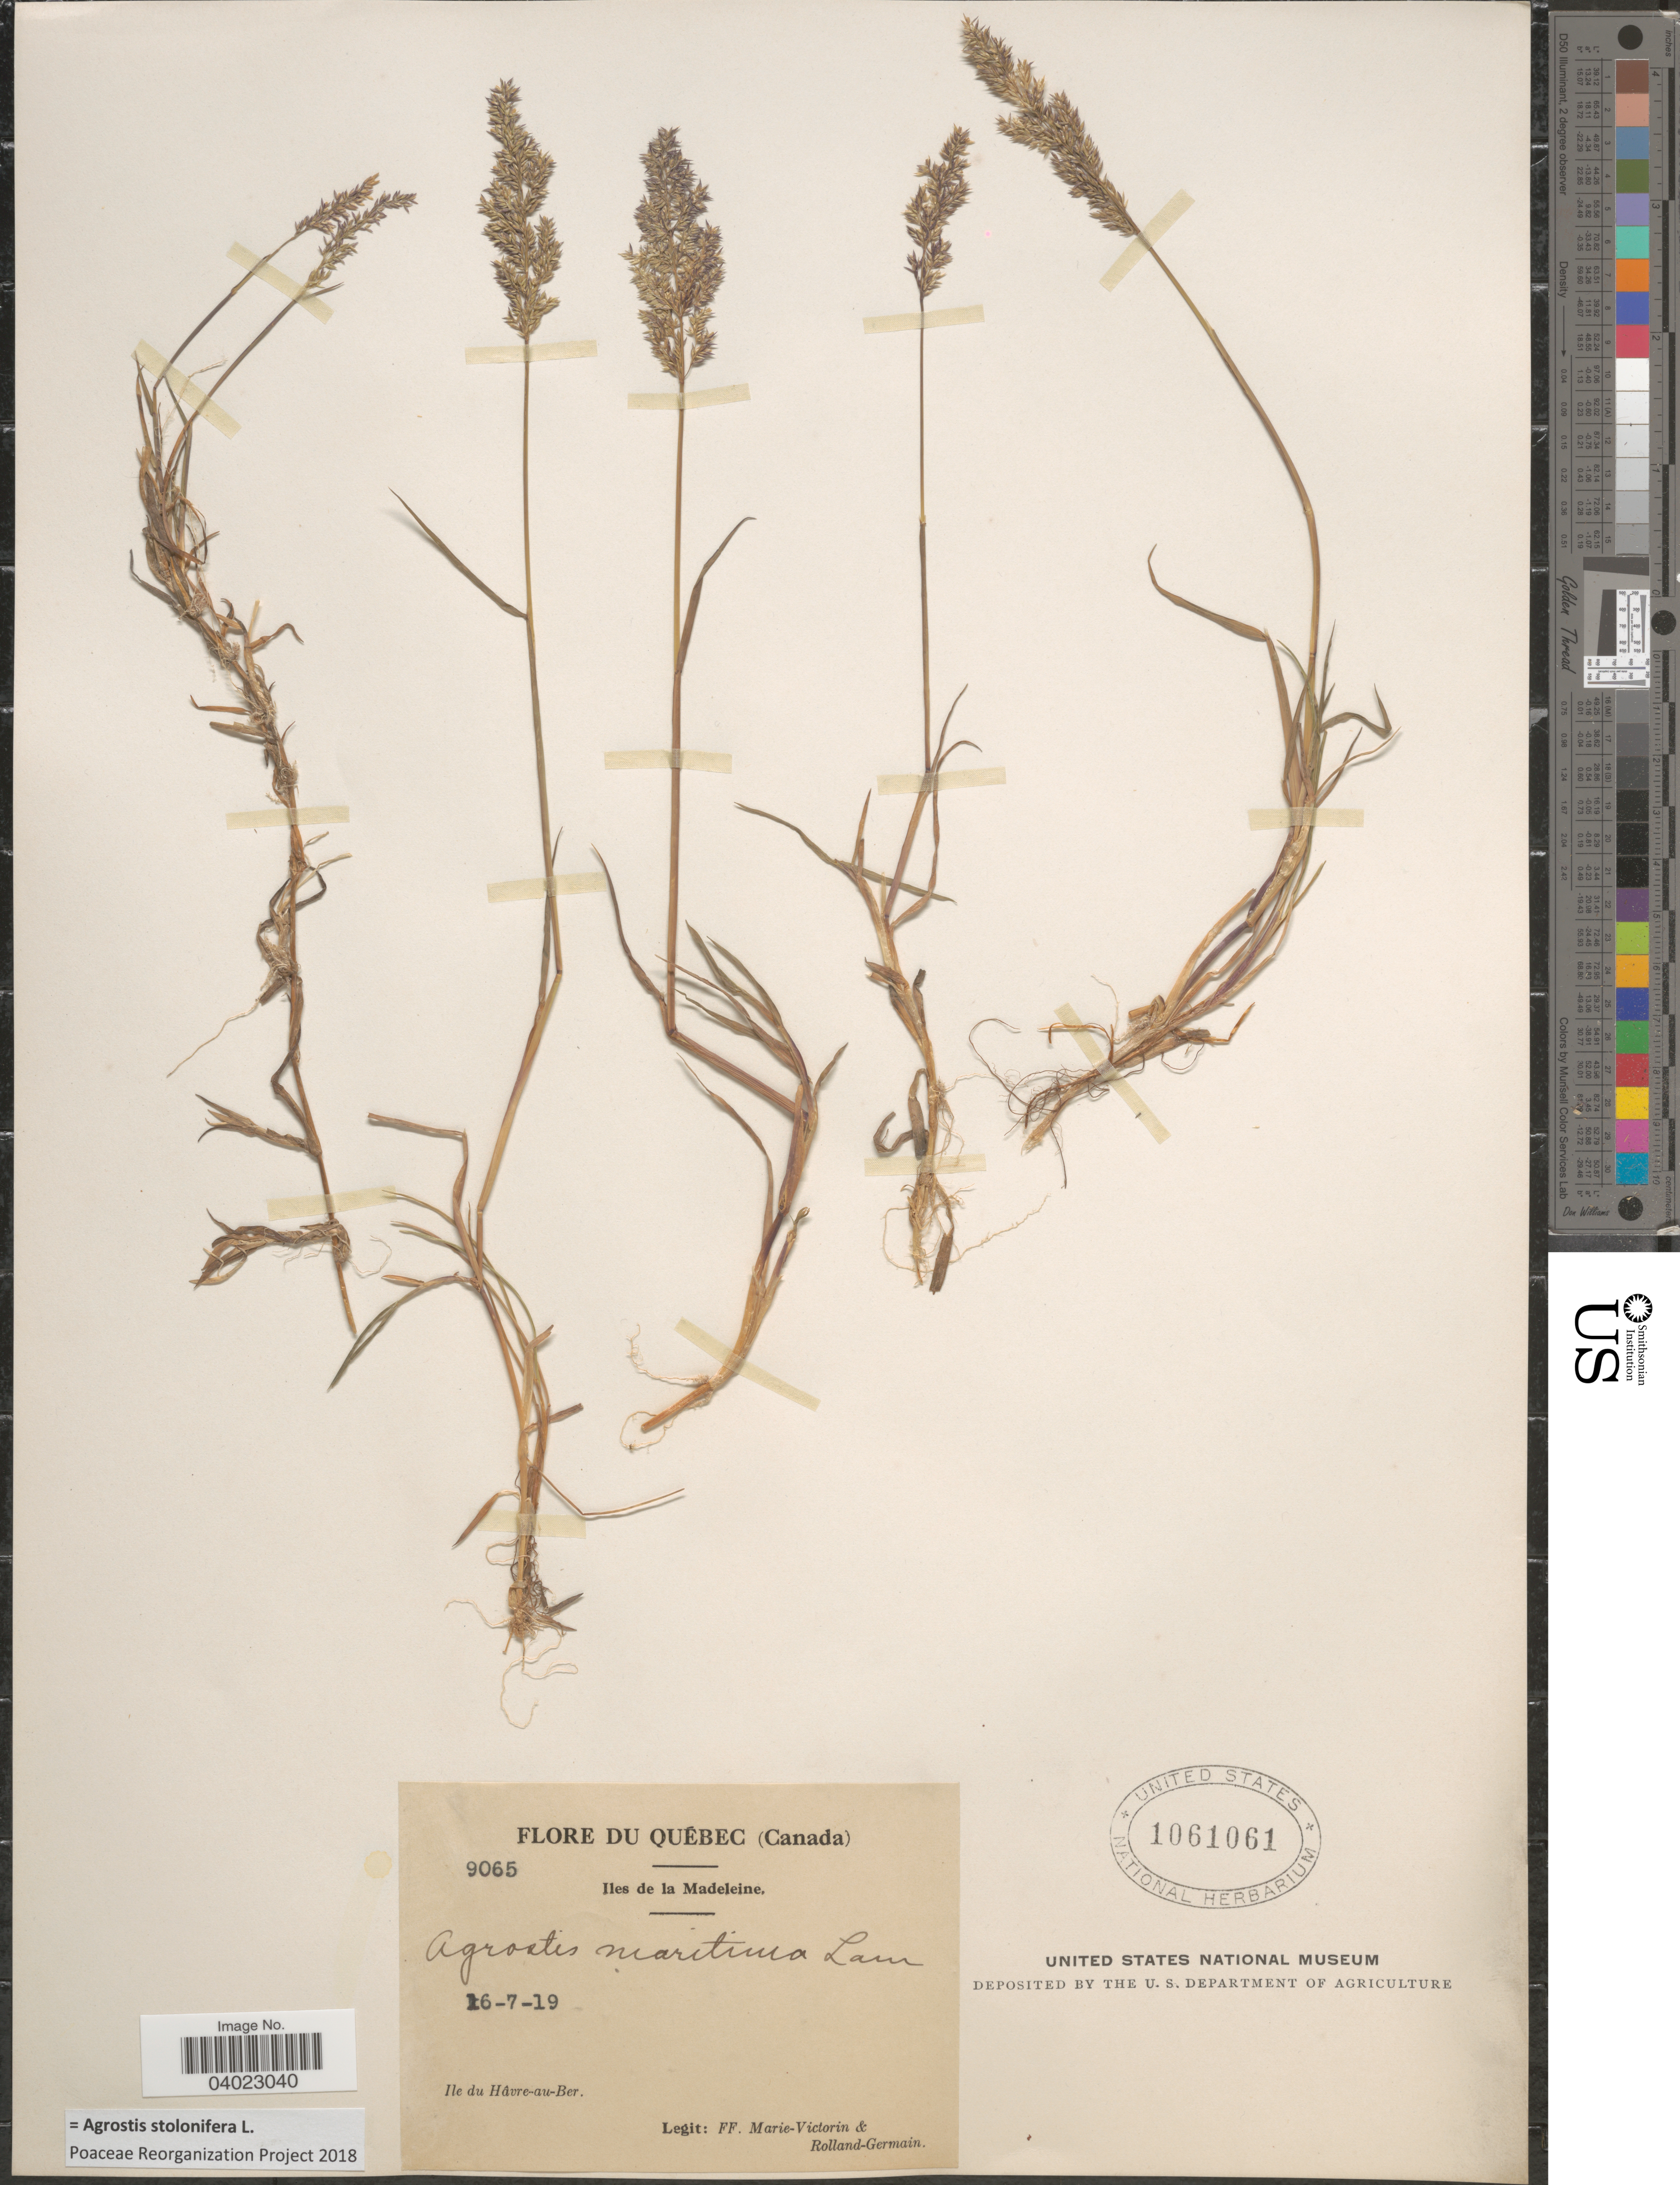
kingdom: Plantae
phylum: Tracheophyta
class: Liliopsida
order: Poales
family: Poaceae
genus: Agrostis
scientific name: Agrostis stolonifera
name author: L.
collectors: F. Marie-Victorin & Rolland-Germain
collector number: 9065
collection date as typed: Transcribed d/m/y: 16/7/19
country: Canada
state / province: Quebec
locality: Iles de la Madeleine. Ile du Hâvre-au-Ber.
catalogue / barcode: US 1061061